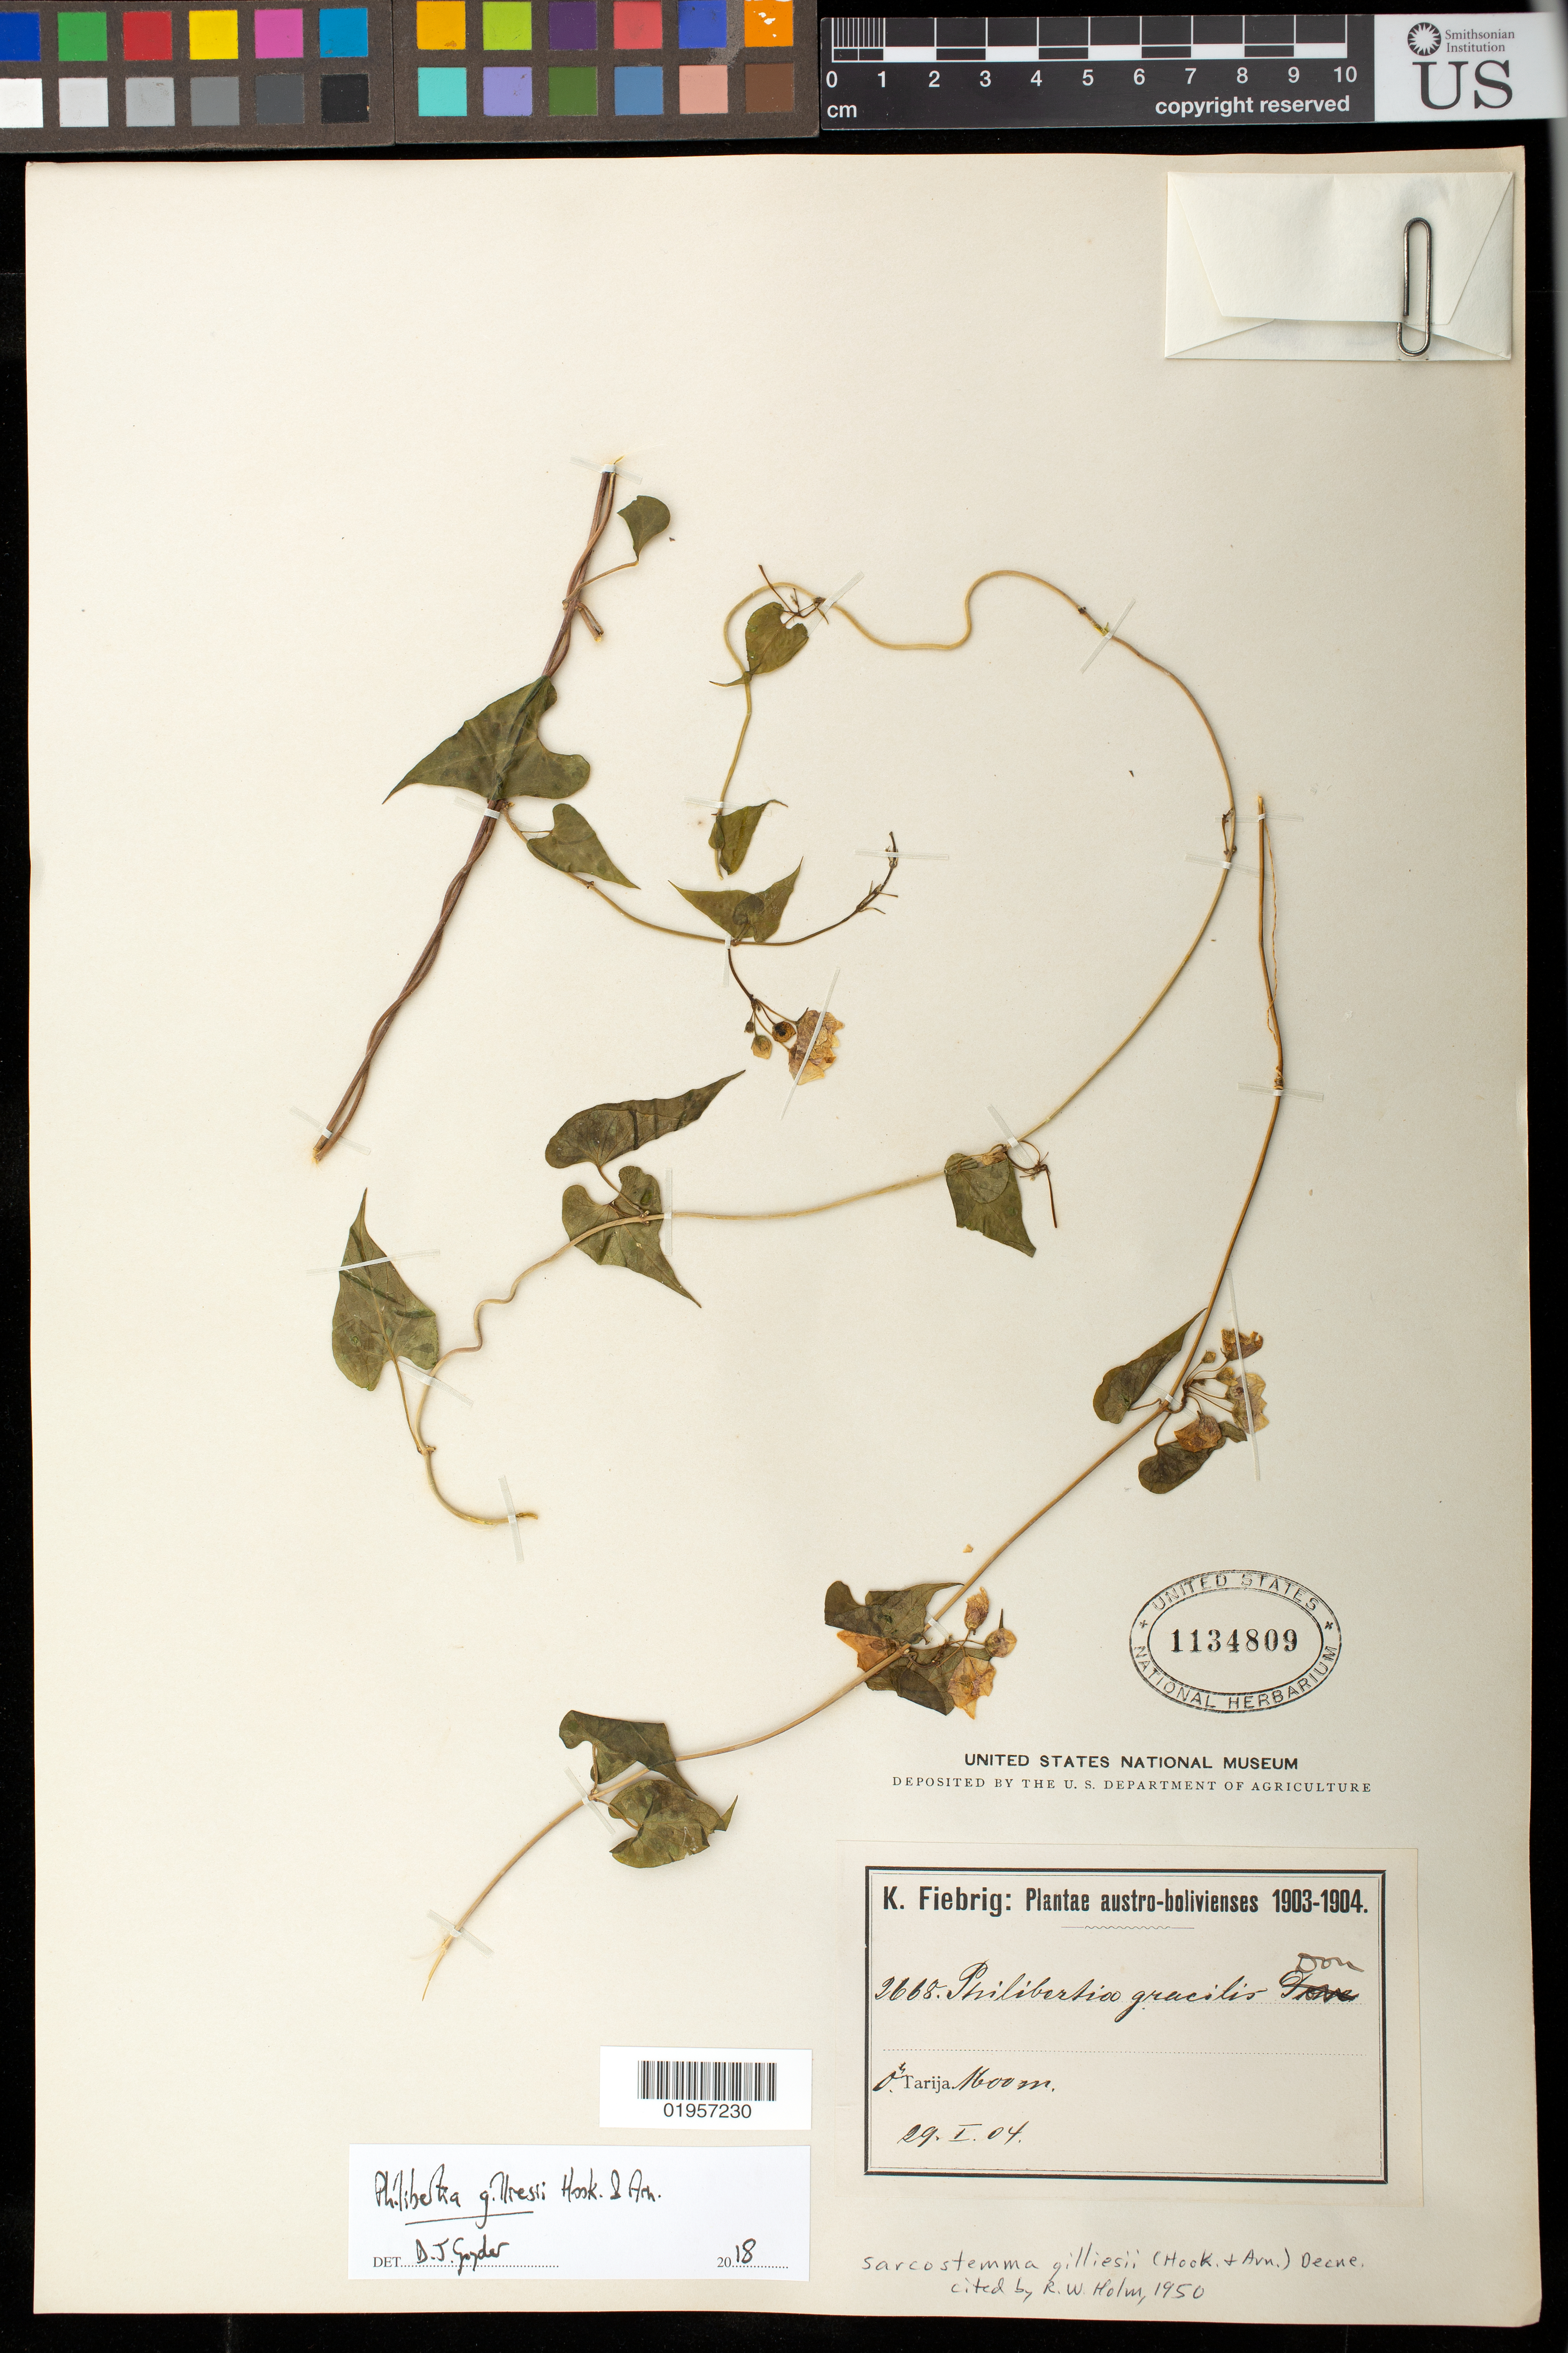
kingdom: Plantae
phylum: Tracheophyta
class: Magnoliopsida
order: Gentianales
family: Apocynaceae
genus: Philibertia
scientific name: Philibertia gilliesii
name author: Hook. & Arn.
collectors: K. Fiebrig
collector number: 2668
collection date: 1904-01-29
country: Bolivia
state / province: Tarija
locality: Ö. Tarija, austro-bolivienses.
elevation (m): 1600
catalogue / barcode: US 1134809